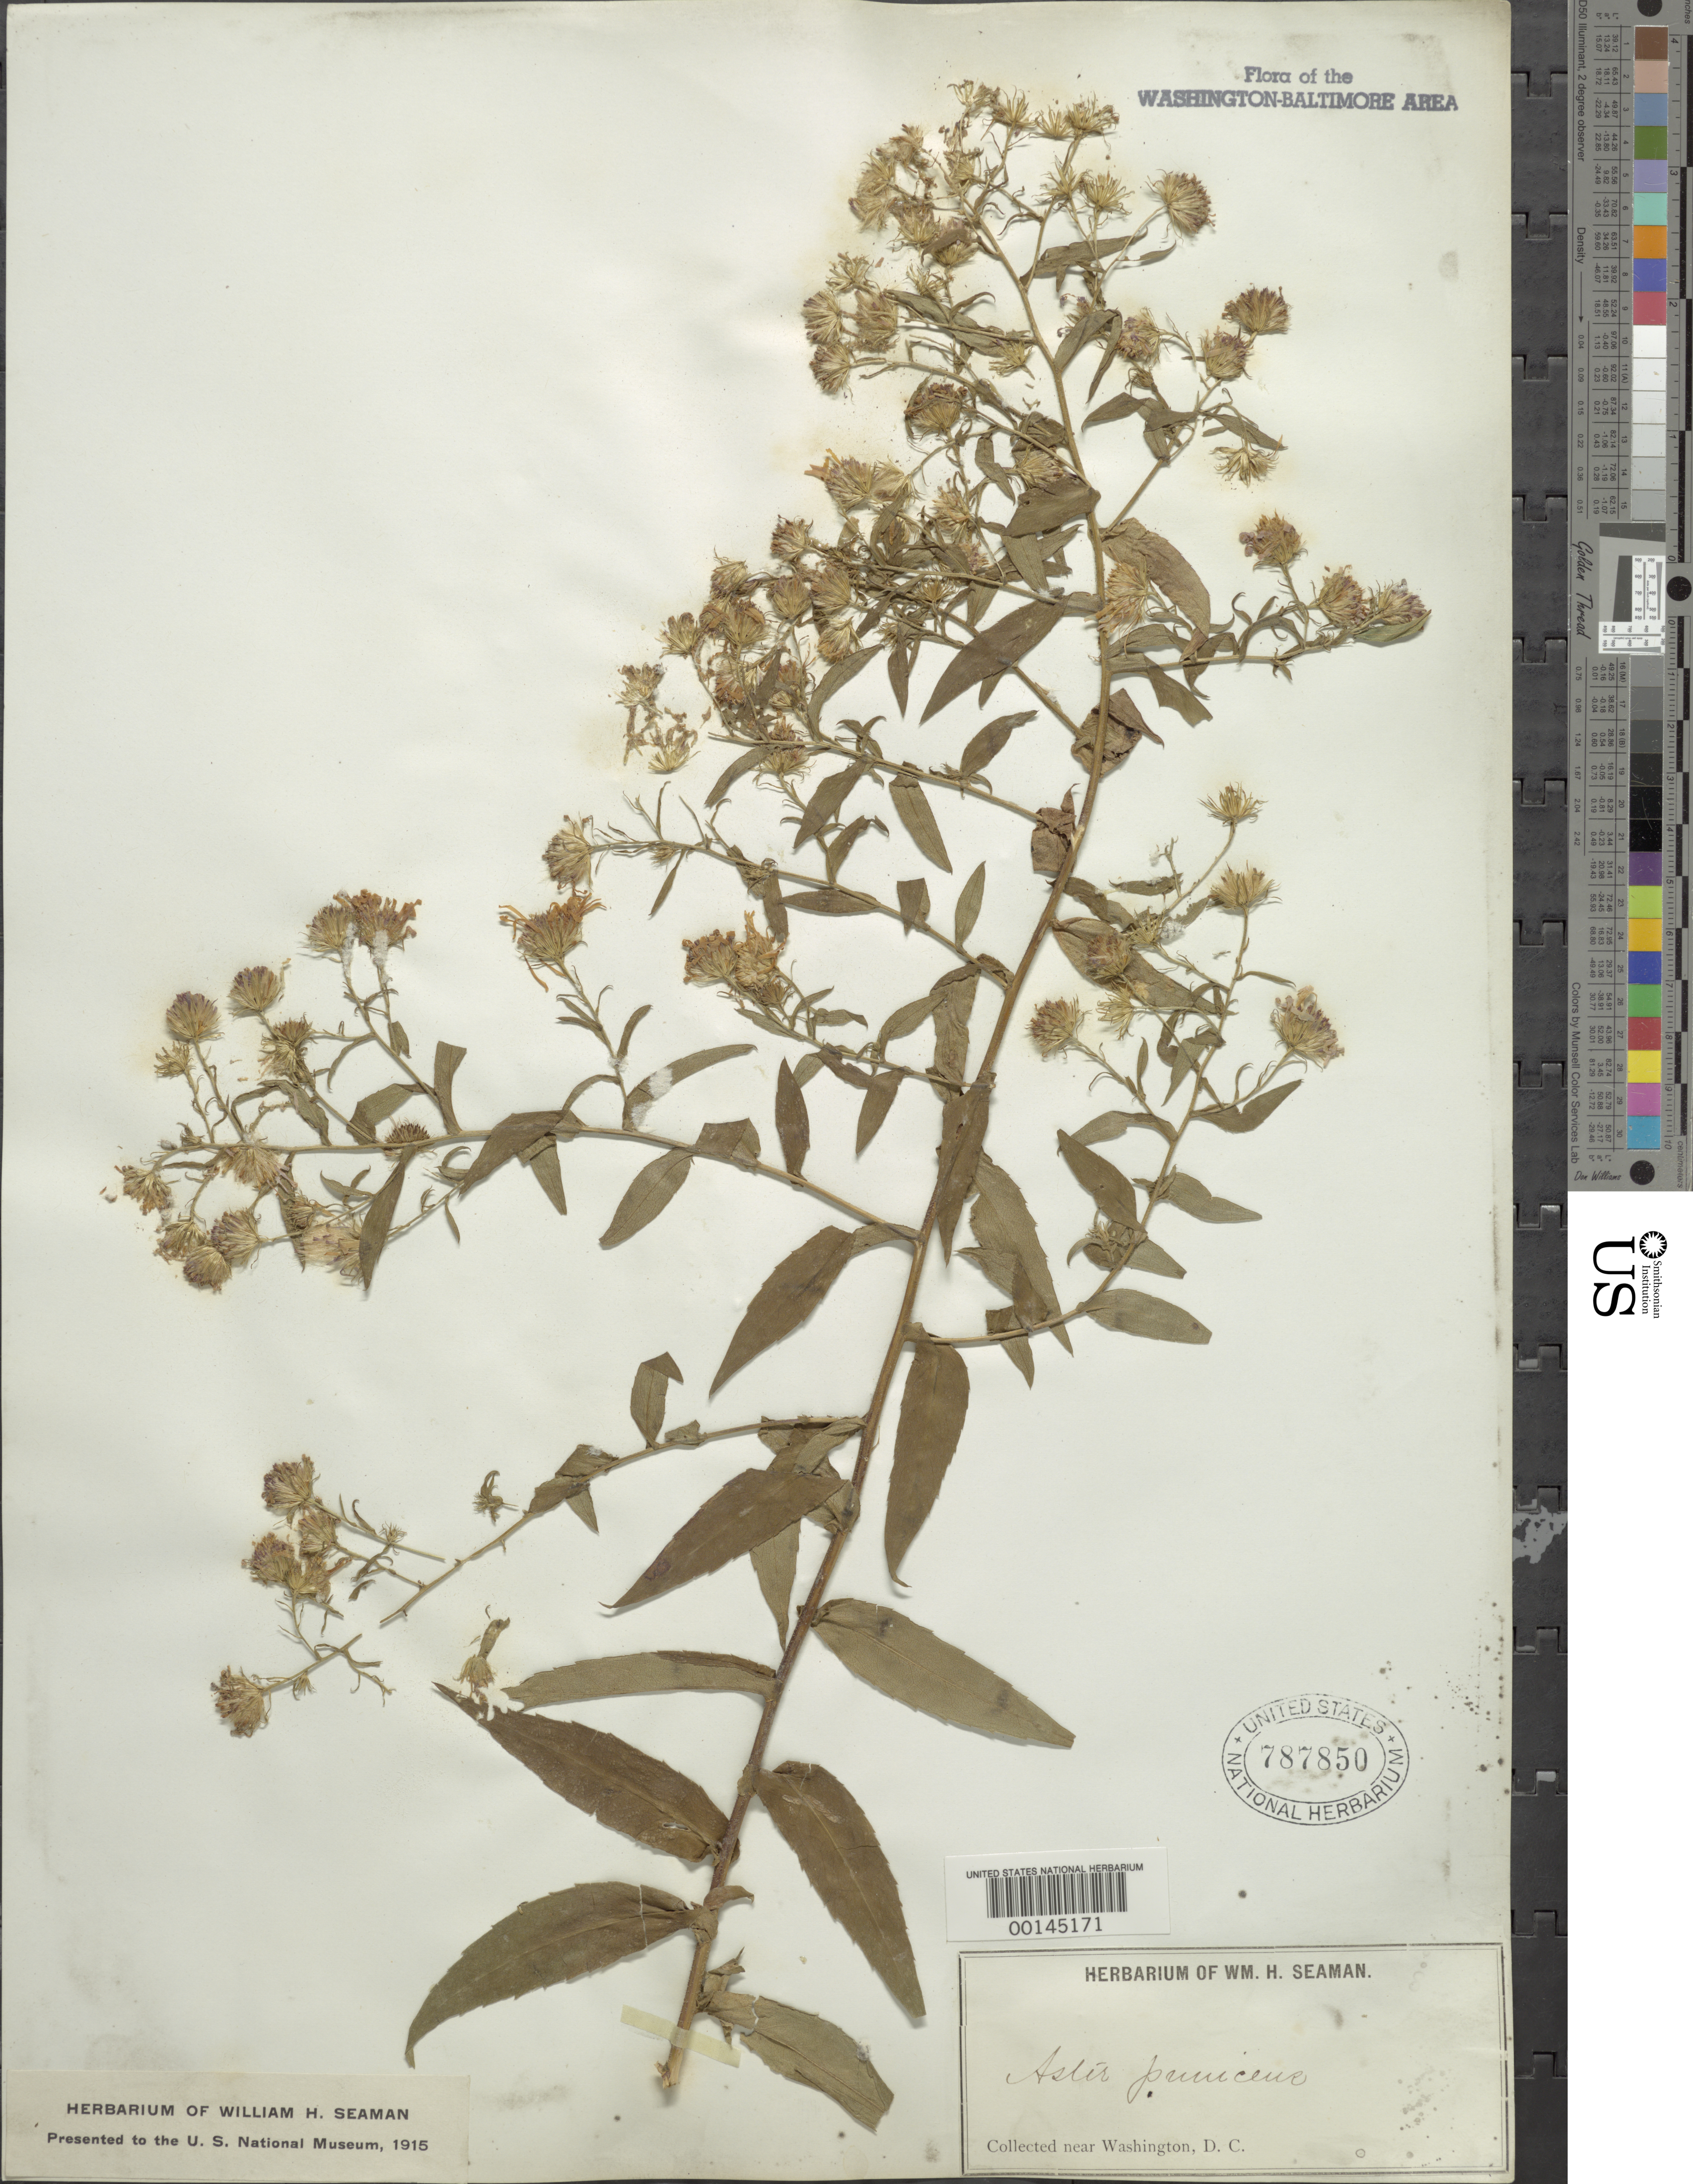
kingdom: Plantae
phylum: Tracheophyta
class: Magnoliopsida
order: Asterales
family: Asteraceae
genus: Symphyotrichum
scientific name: Symphyotrichum puniceum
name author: (L.) Á. Löve & D. Löve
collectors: W. Seaman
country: United States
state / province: District of Columbia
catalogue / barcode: US 787850